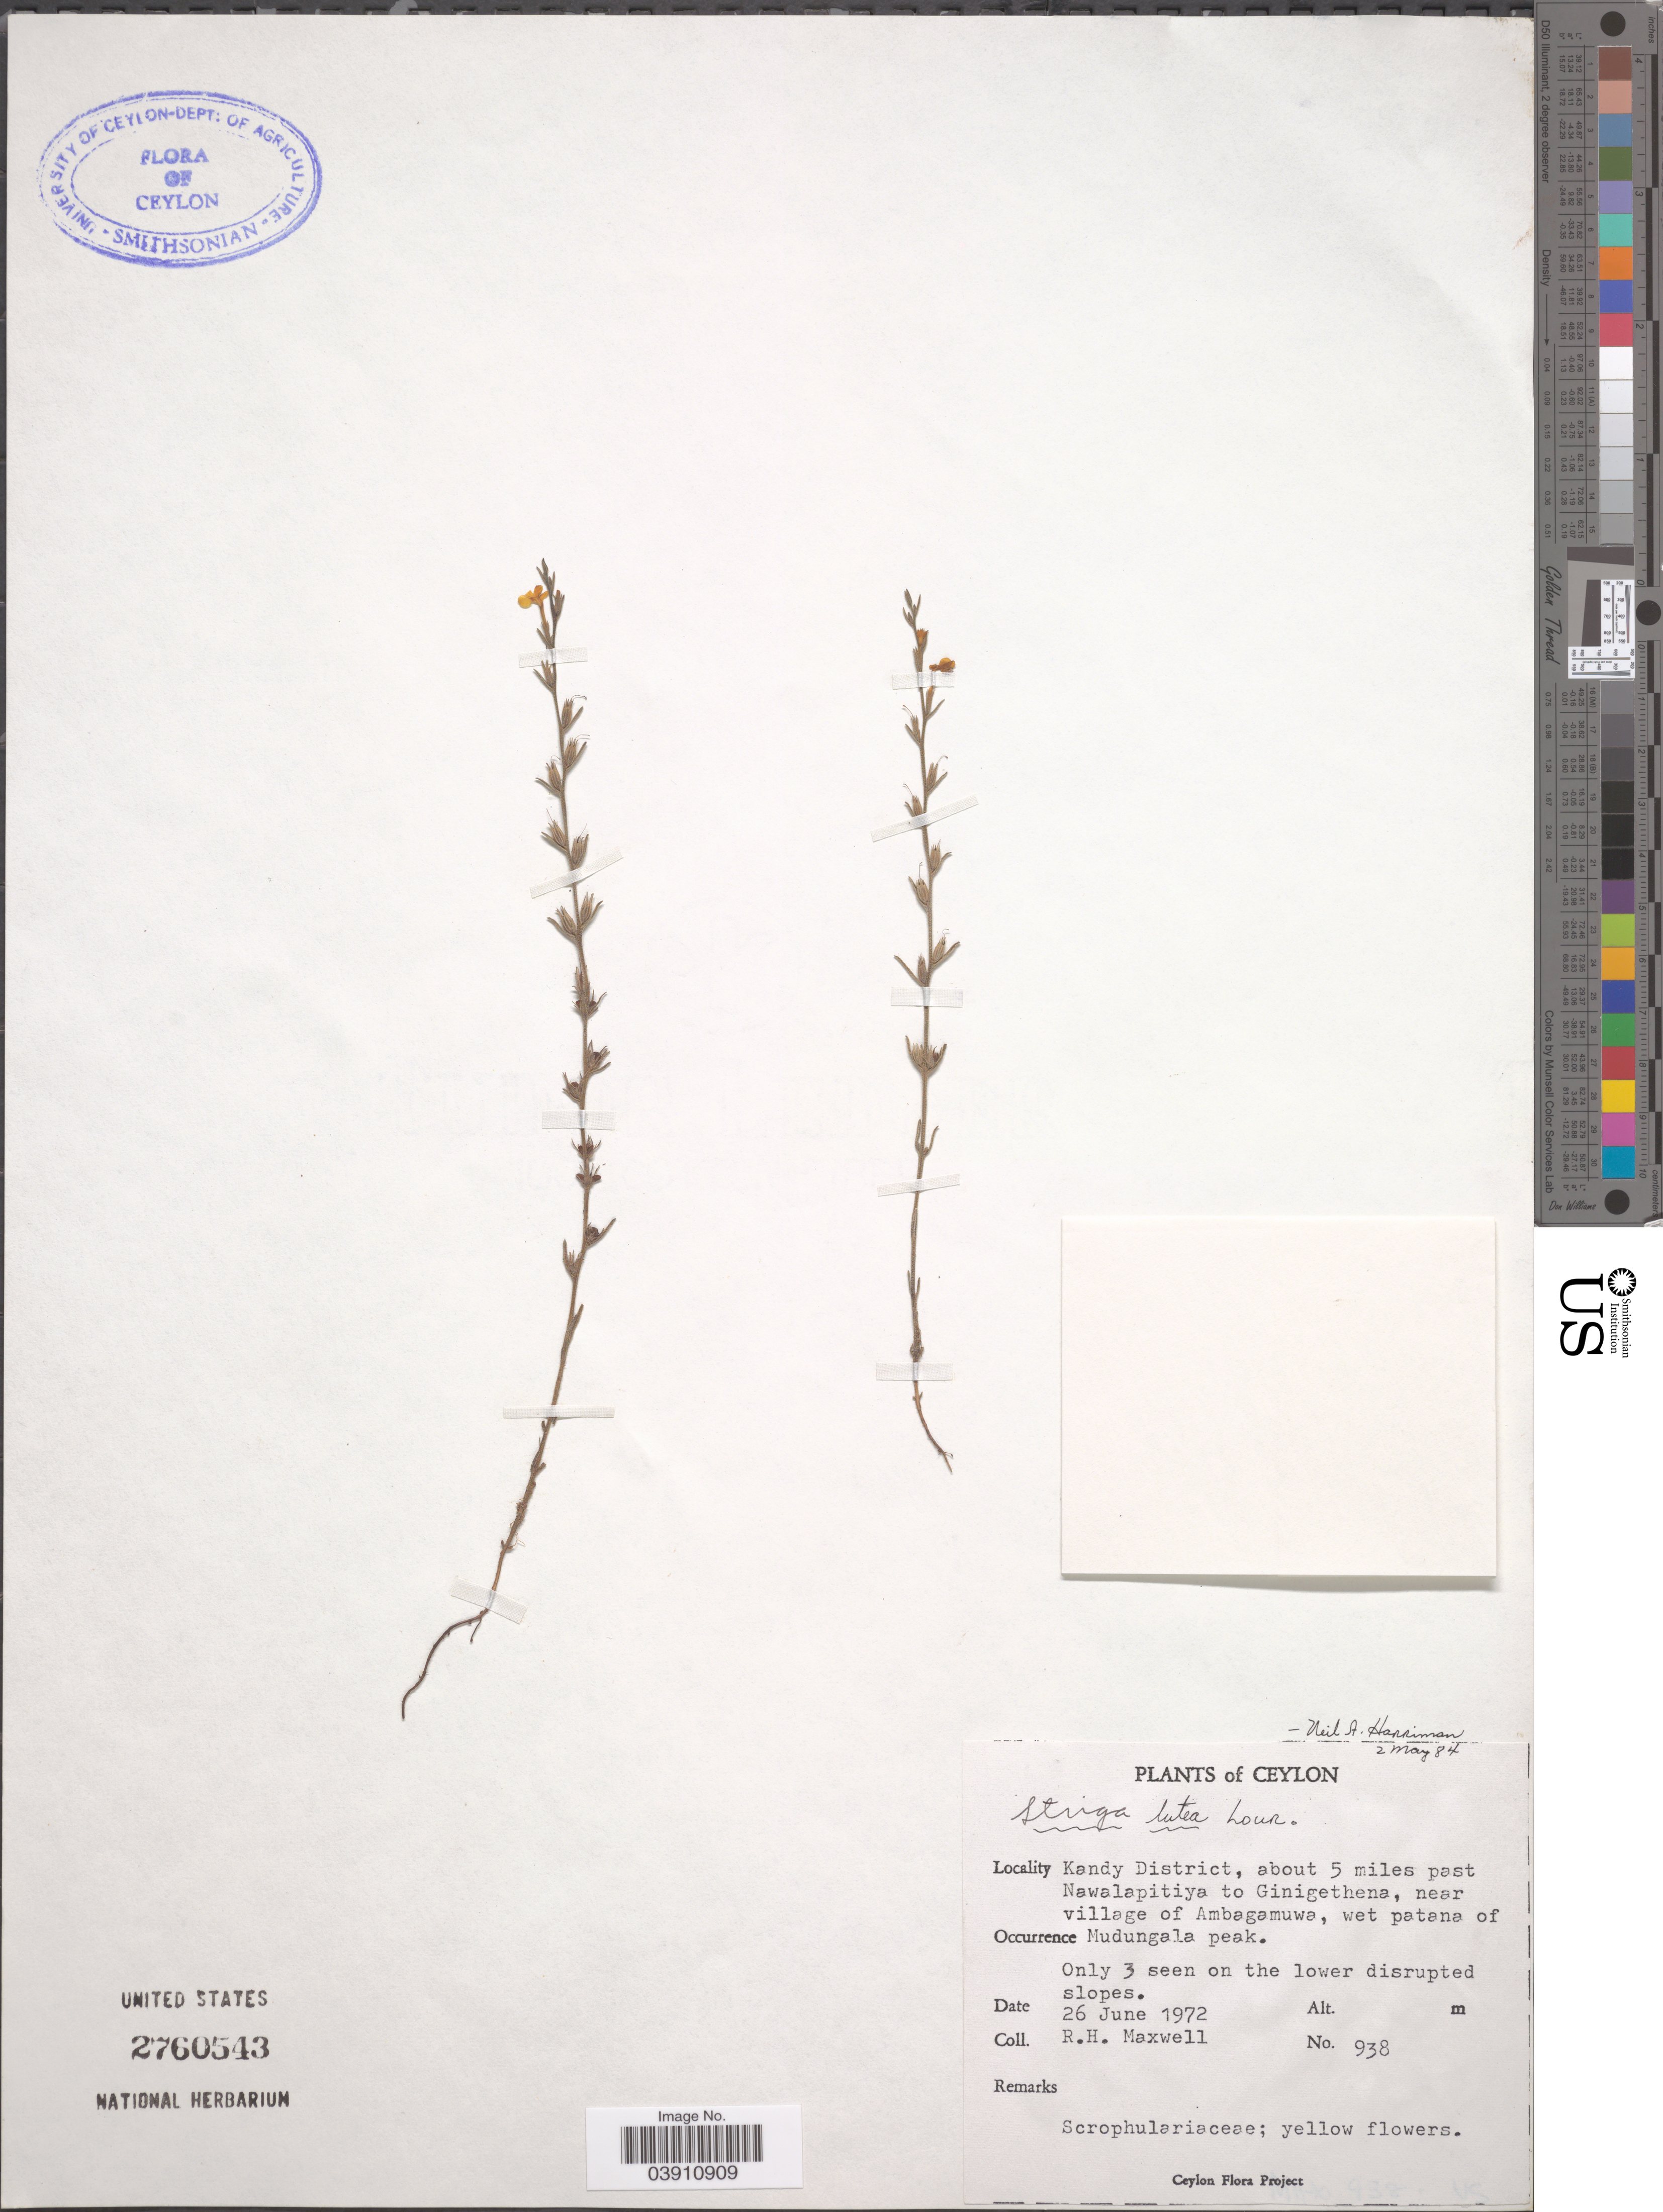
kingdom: Plantae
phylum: Tracheophyta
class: Magnoliopsida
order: Lamiales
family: Orobanchaceae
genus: Striga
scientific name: Striga lutea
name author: Lour.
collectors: R. Maxwell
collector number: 938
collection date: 1972-06-26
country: Sri Lanka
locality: Ceylon. Kandy District, about 5 miles past Nawalapitiya to Ginigethena, near village of Ambagamuwa, wet patana of Mudungala peak.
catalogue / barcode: US 2760543